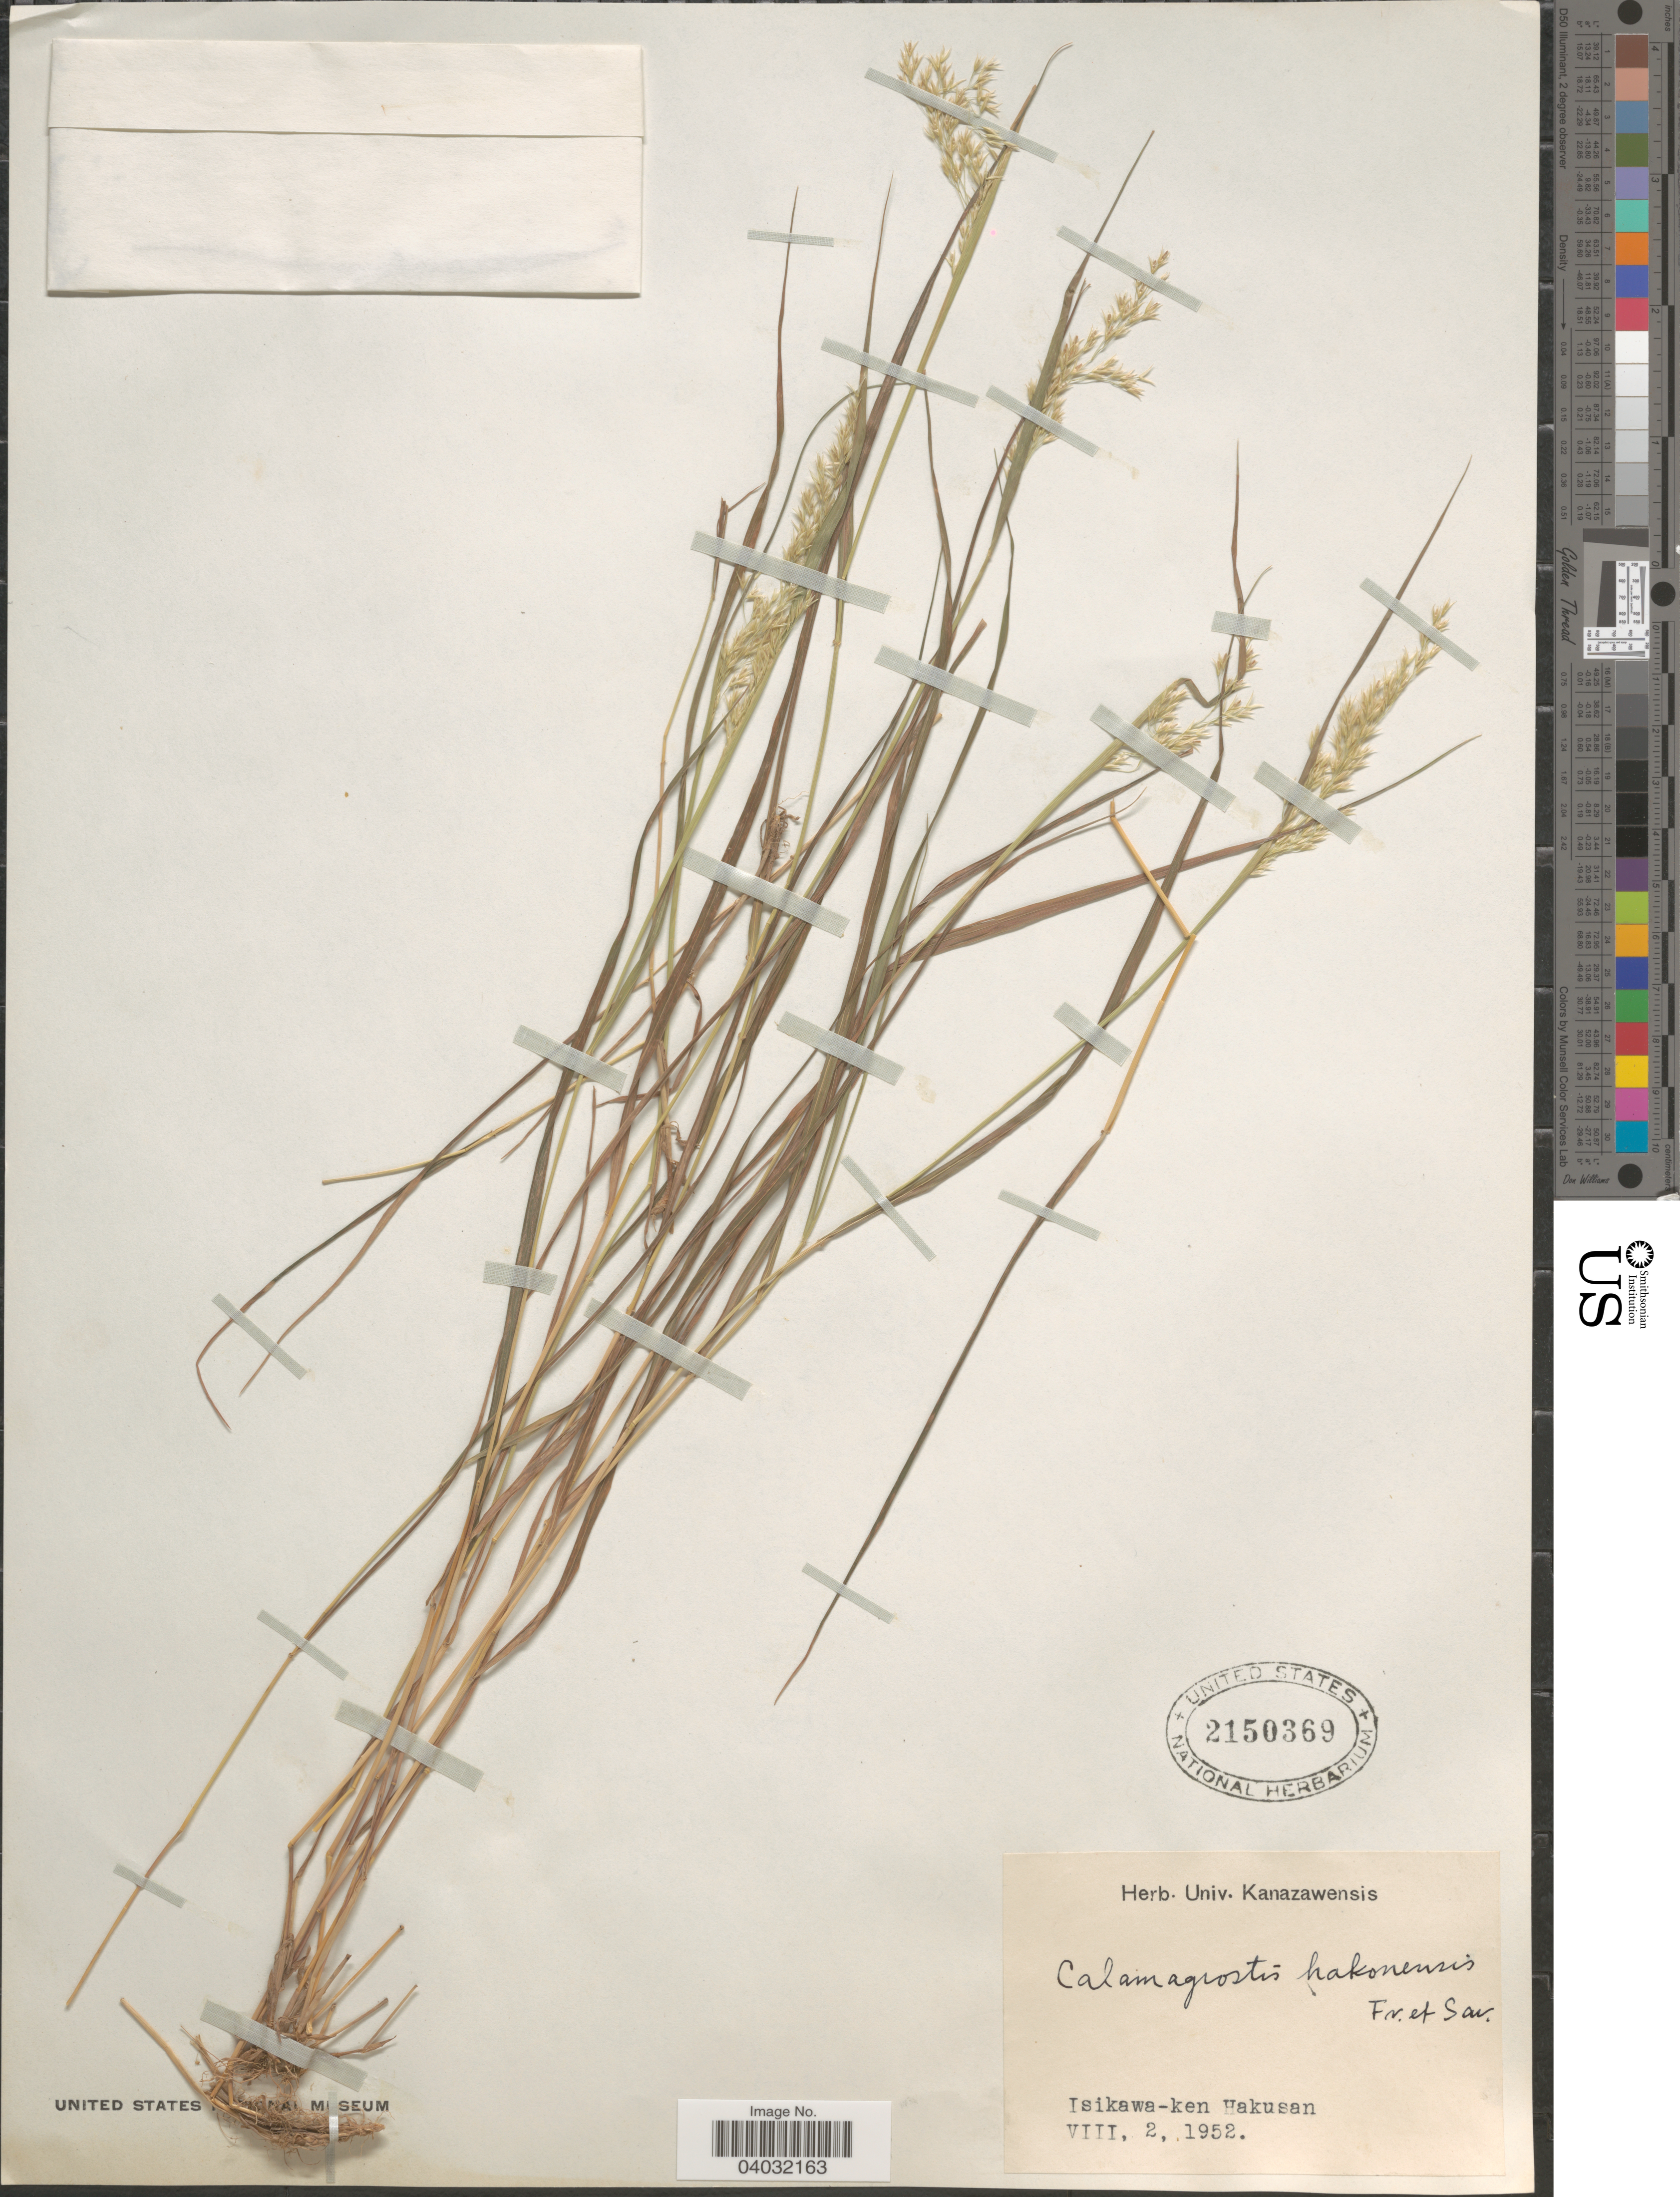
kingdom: Plantae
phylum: Tracheophyta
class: Liliopsida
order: Poales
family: Poaceae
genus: Calamagrostis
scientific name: Calamagrostis hakonensis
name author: Franch. & Sav.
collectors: Ex Herb. Univ. Kanazawensis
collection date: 1952-08-02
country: Japan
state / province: Isikawa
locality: Isikawa-ken Hakusan.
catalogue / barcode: US 2150369